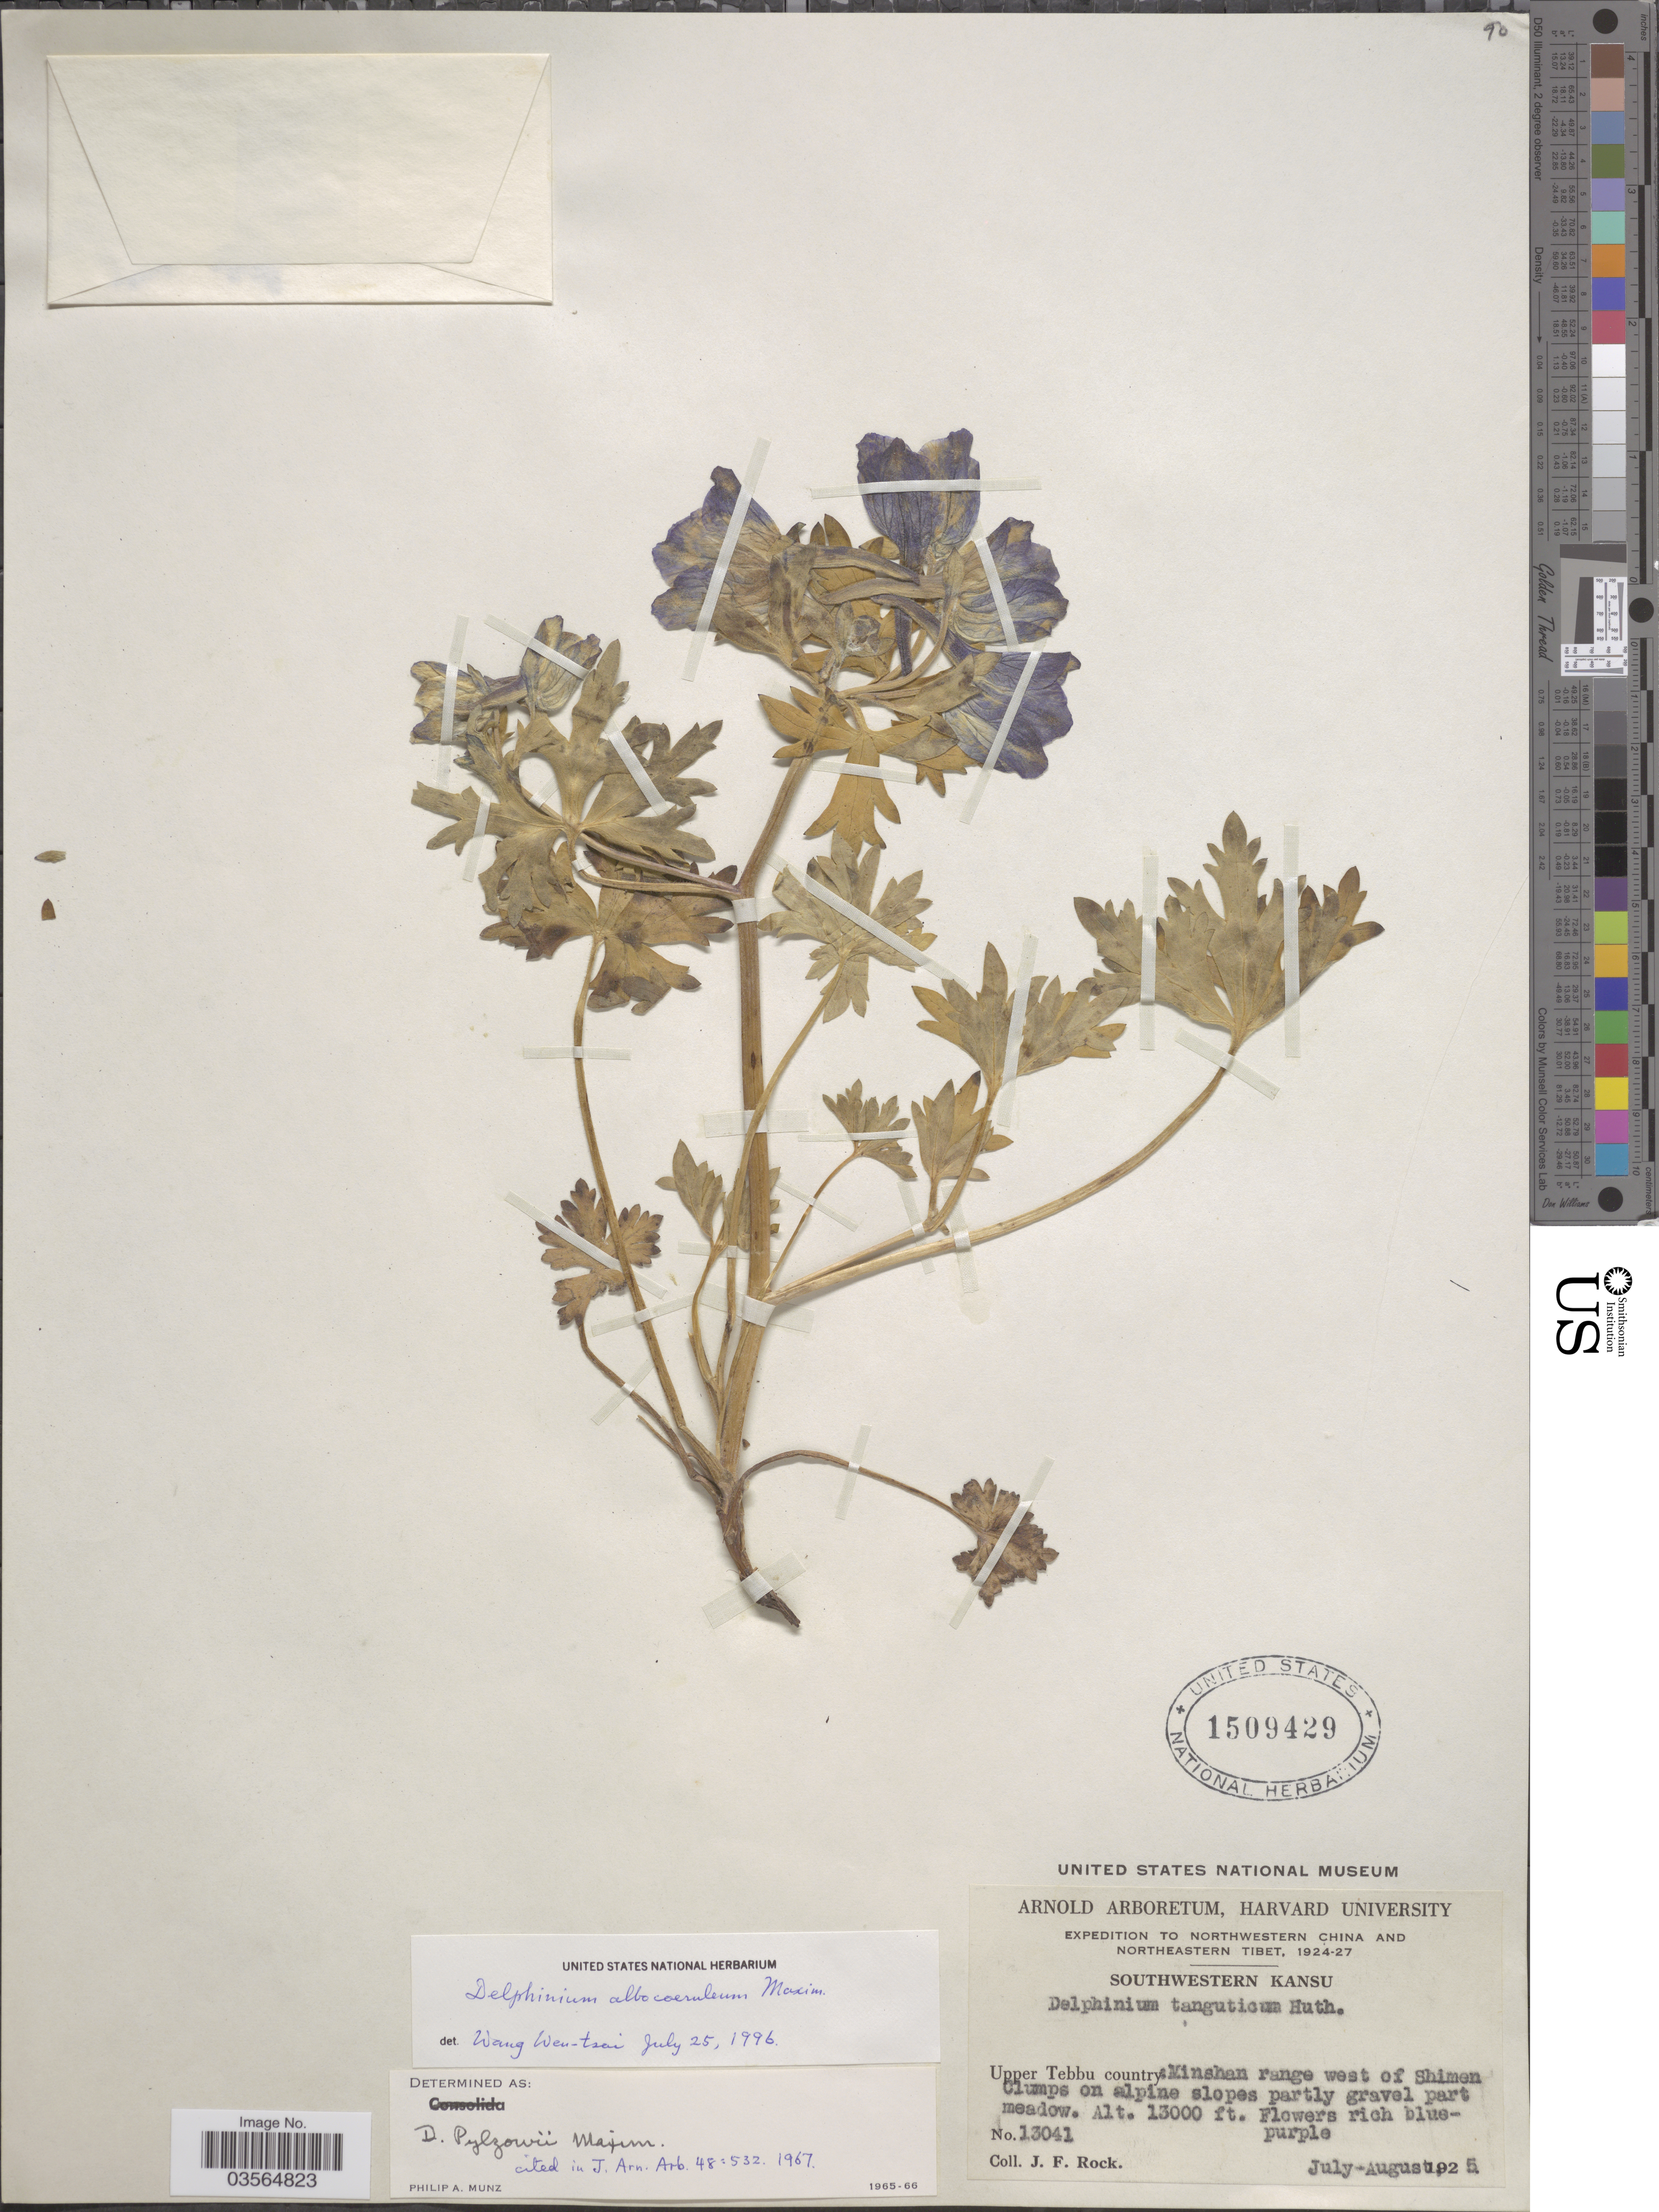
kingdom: Plantae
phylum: Tracheophyta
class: Magnoliopsida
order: Ranunculales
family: Ranunculaceae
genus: Delphinium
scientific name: Delphinium albocoeruleum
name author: Maxim.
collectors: J. Rock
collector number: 13041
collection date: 1925-07/1925-08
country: China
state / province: Gansu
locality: Northwestern China. Southwestern Kansu. Upper Tebbu country: Minshan range west of Shimen Clumps on alpine slopes partly gravel part meadow.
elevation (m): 3962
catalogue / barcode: US 1509429